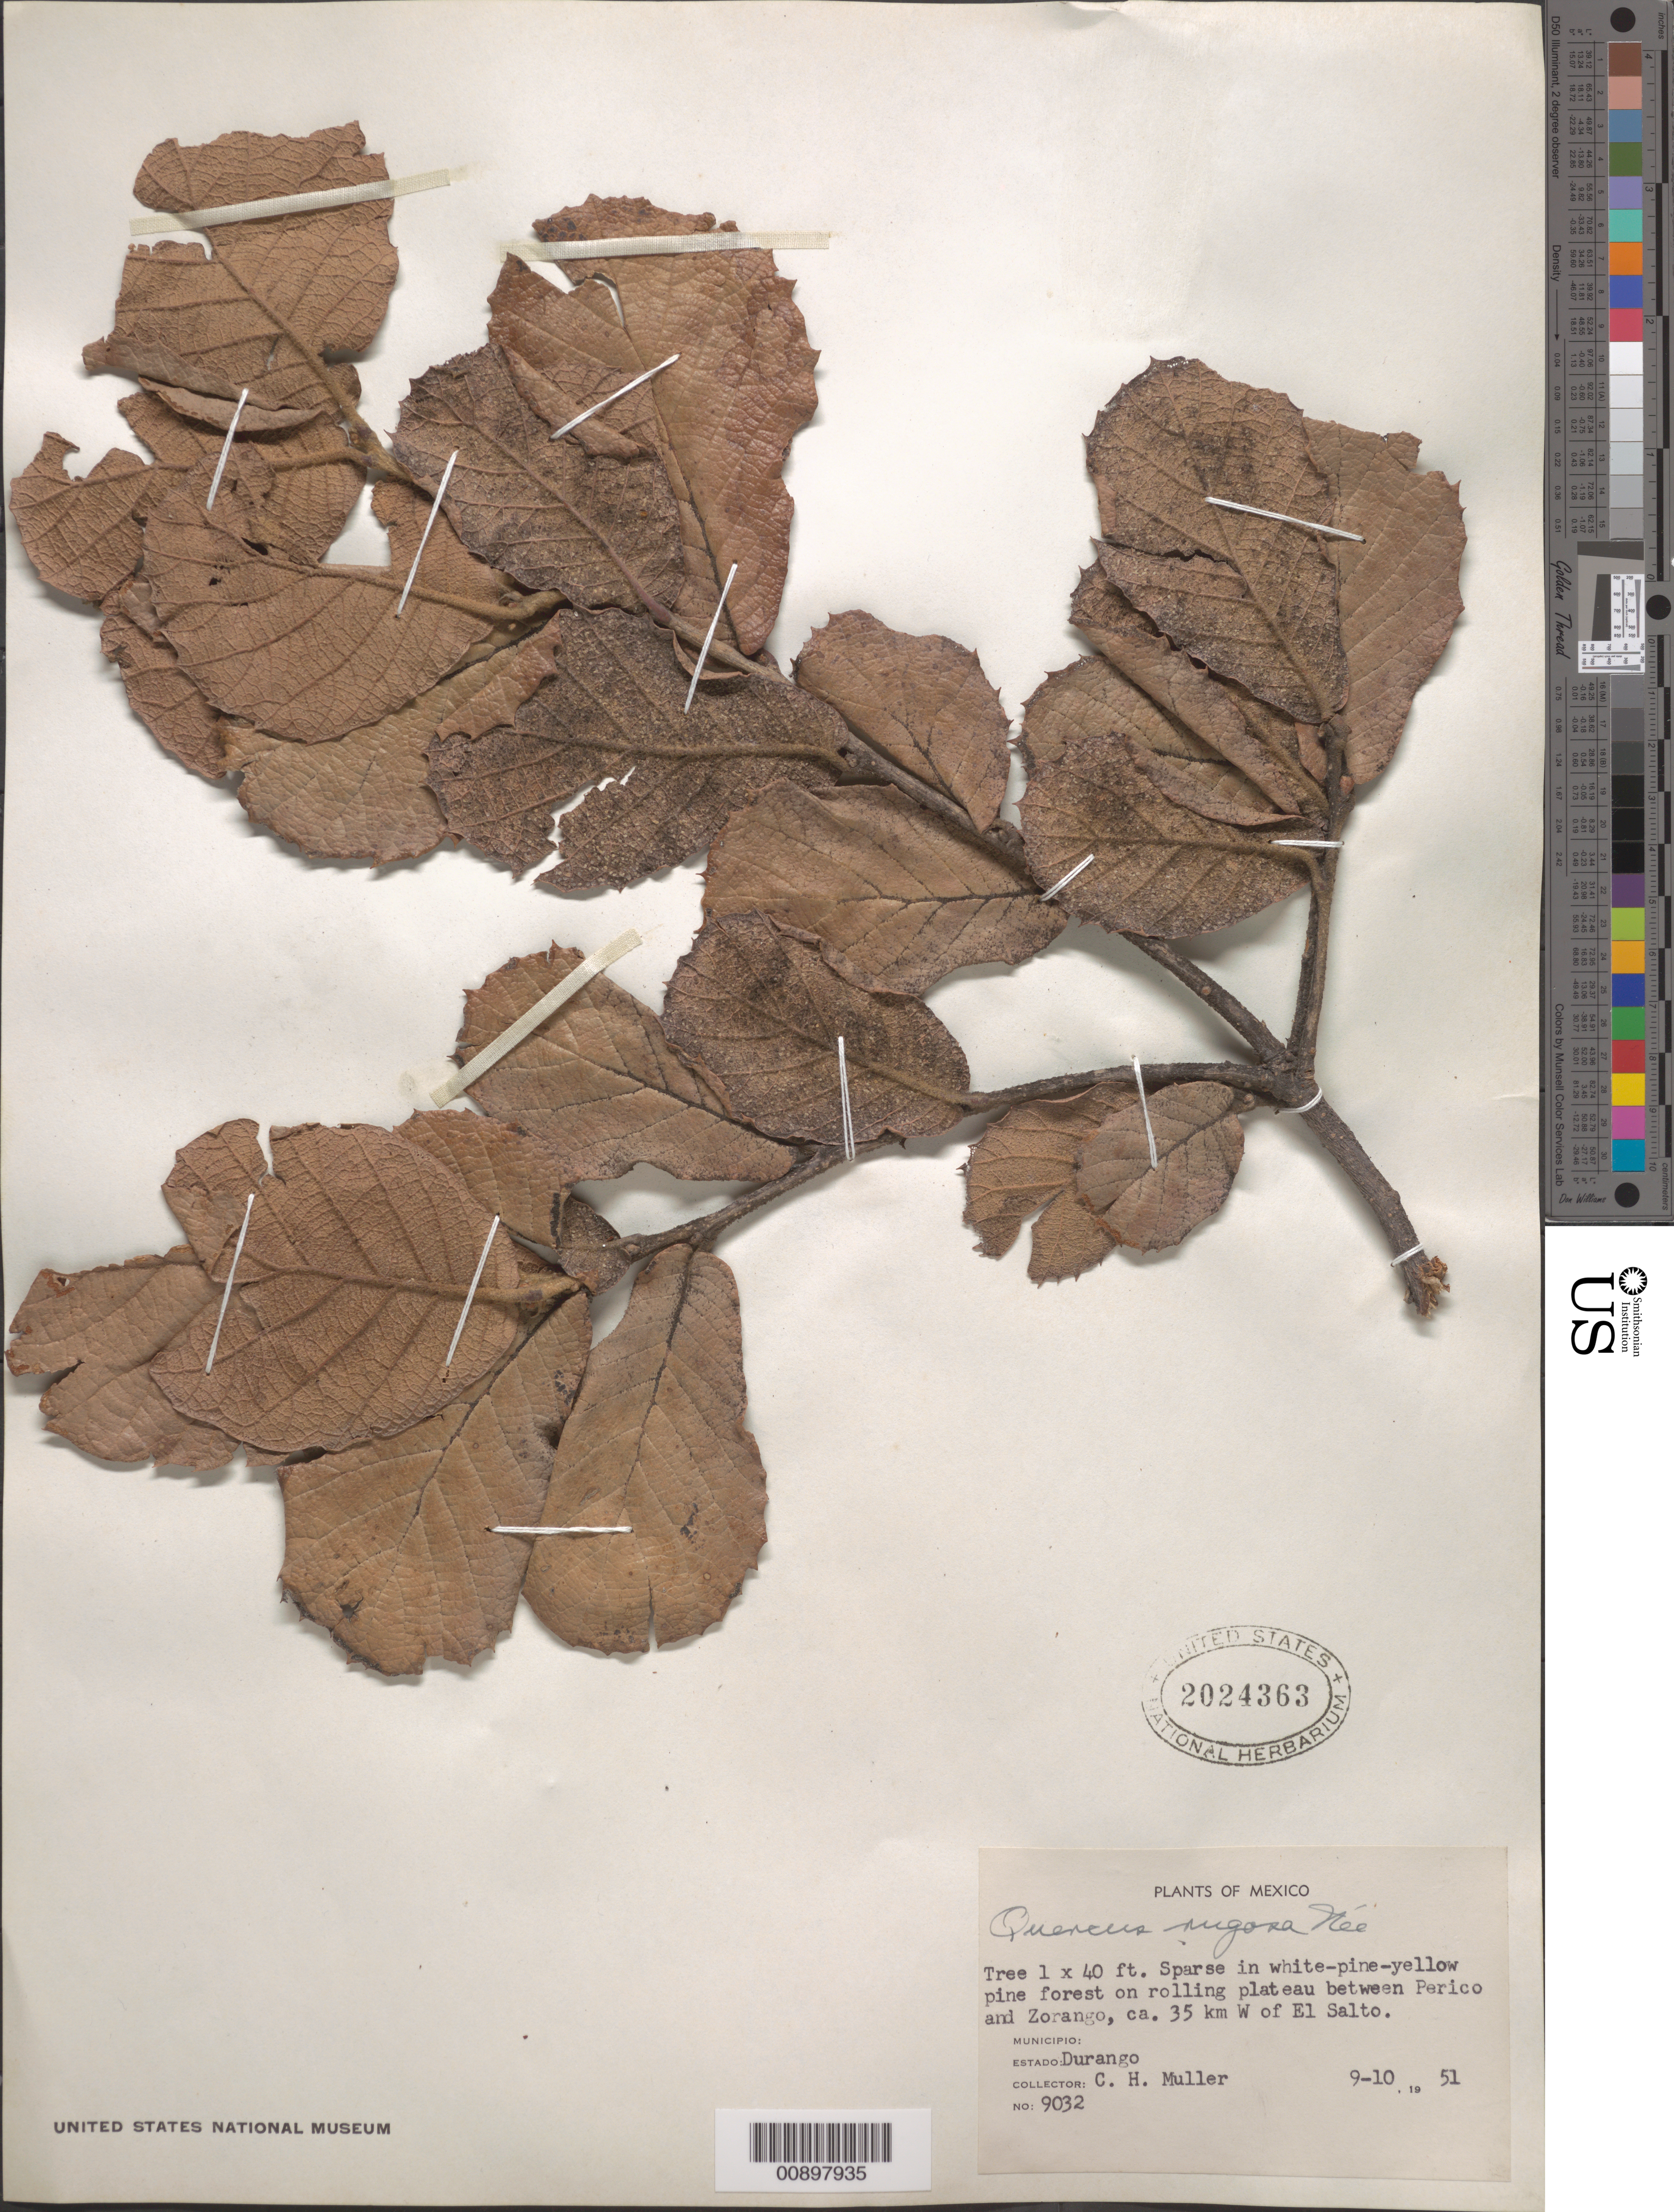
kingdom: Plantae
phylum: Tracheophyta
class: Magnoliopsida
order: Fagales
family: Fagaceae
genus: Quercus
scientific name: Quercus rugosa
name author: Née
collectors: C. H. Muller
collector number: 9032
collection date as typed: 10 Sep 1951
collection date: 1951-09-10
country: Mexico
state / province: Durango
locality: Between Perico and Zorango, ca. 35 km W of El Salto.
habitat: In white pine-yellow pine forest on rolling plateau.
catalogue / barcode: US 2024363